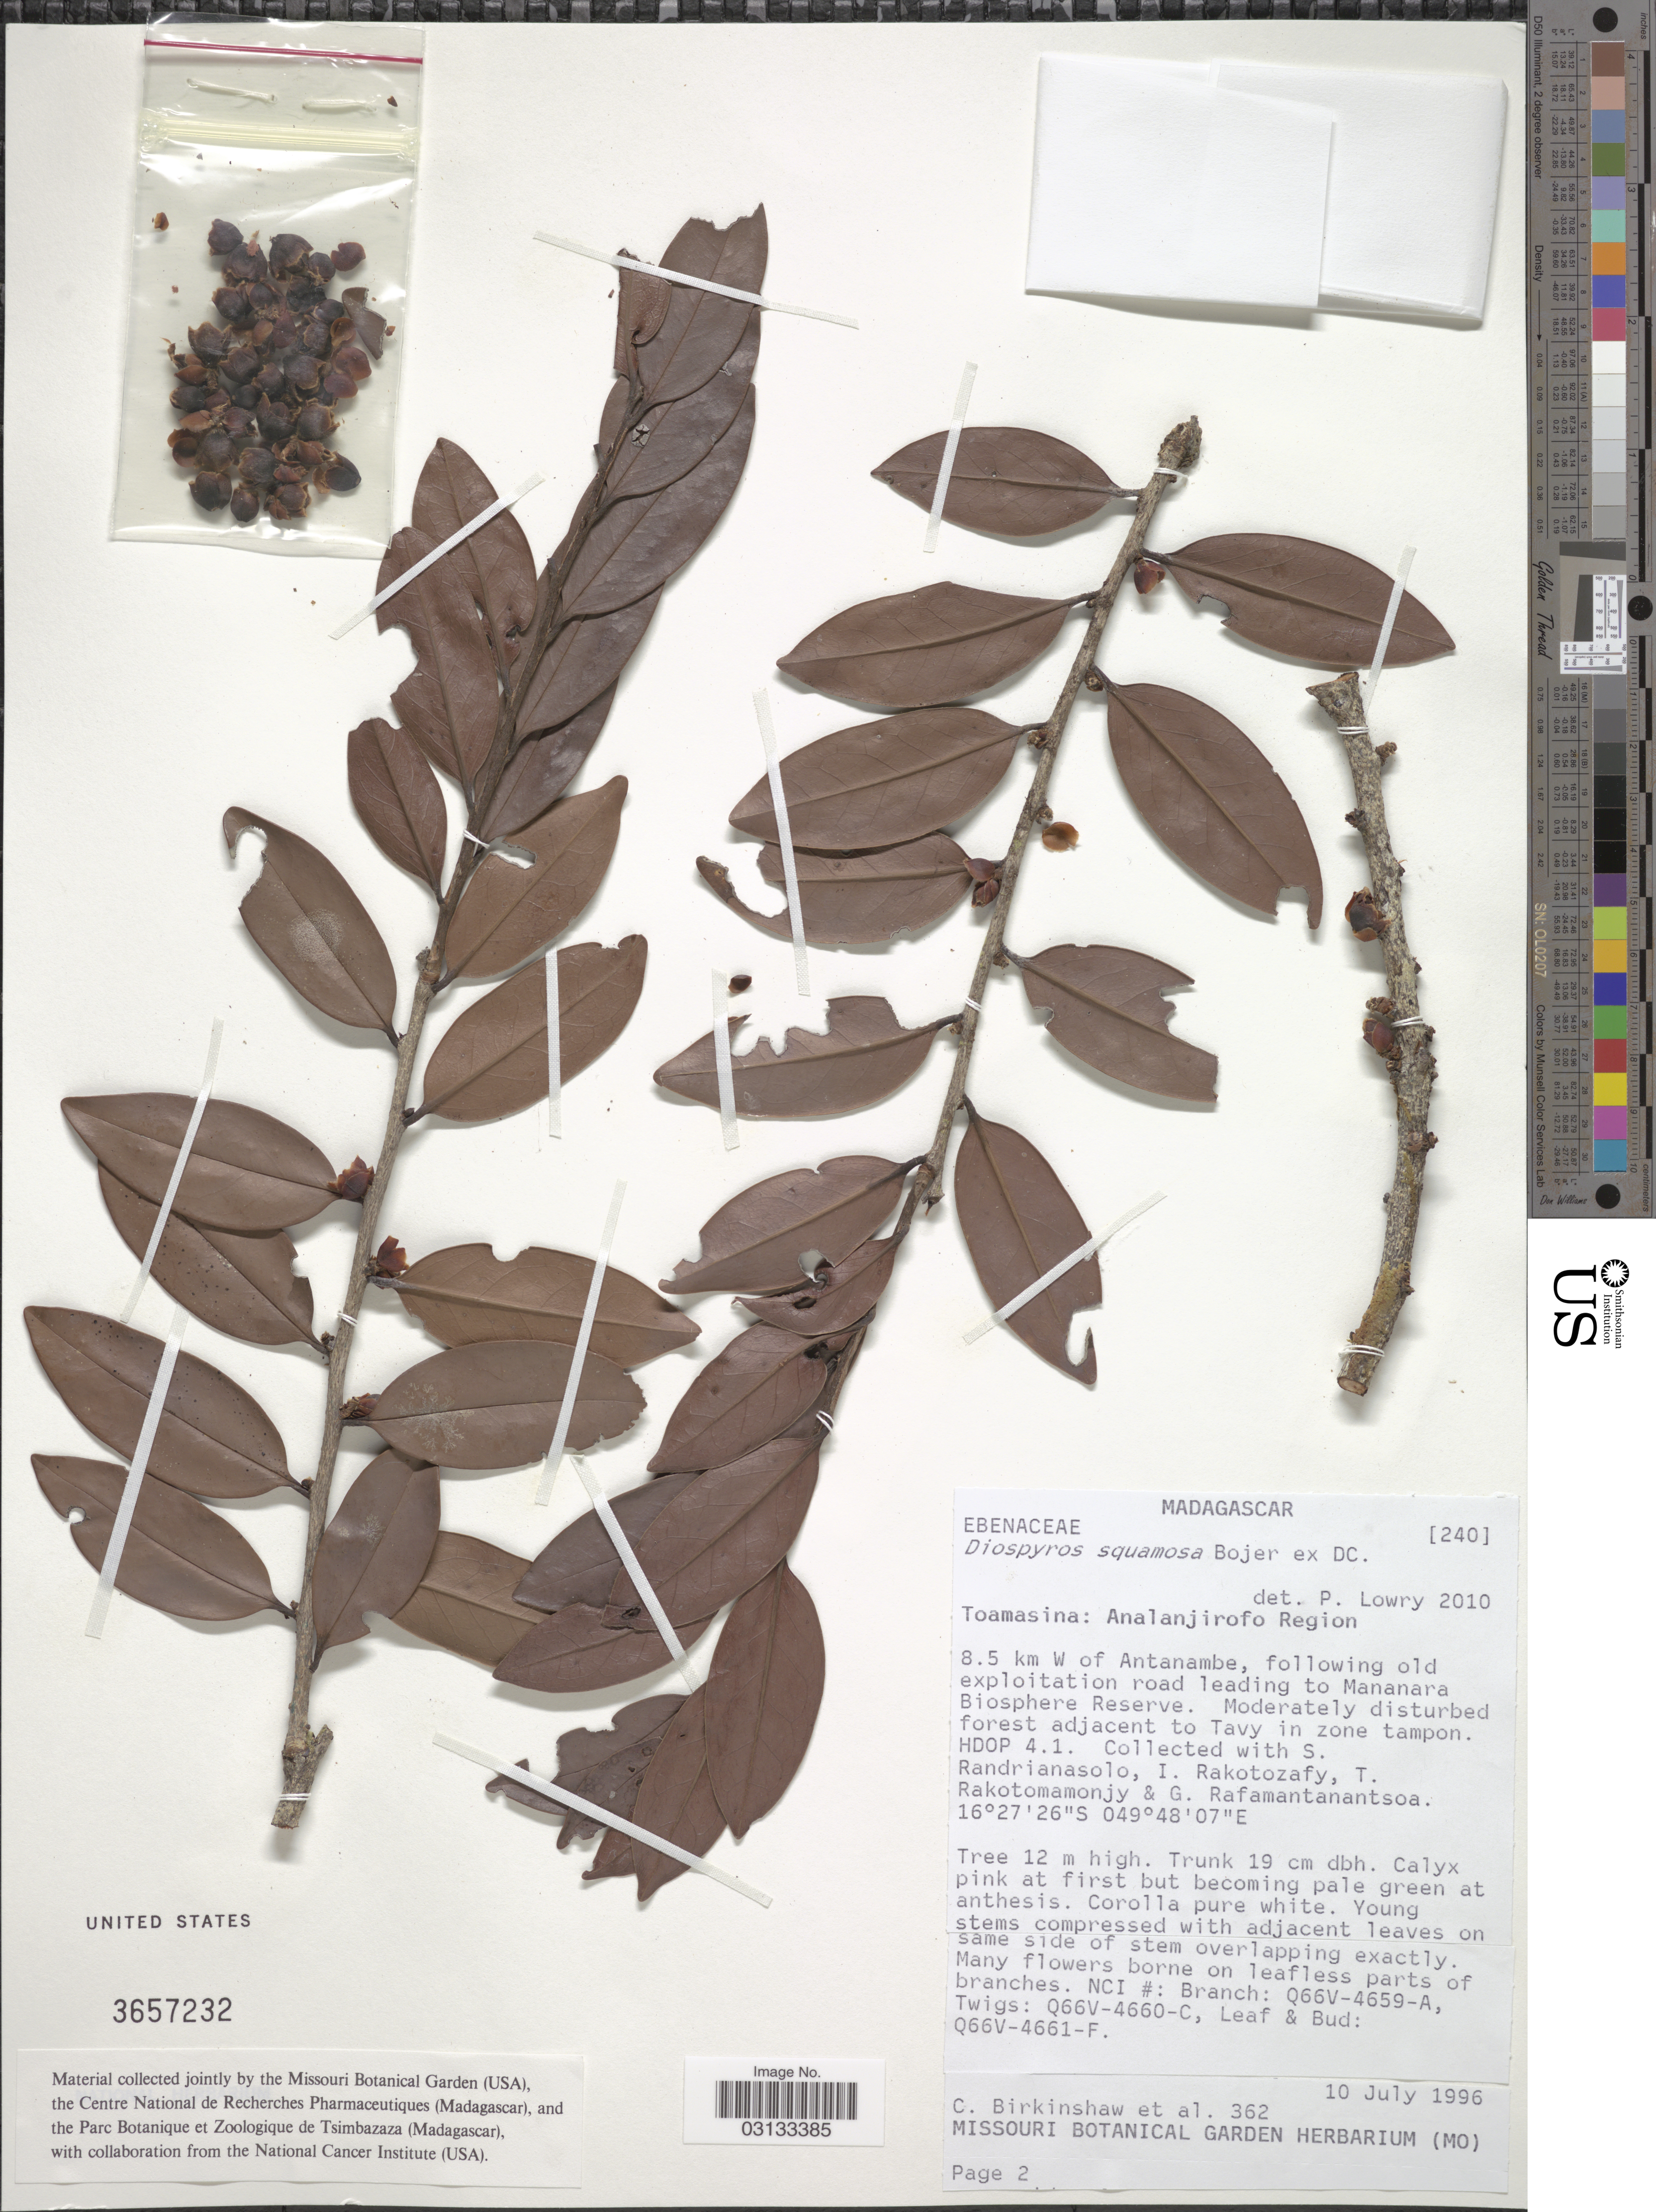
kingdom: Plantae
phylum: Tracheophyta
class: Magnoliopsida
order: Ericales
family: Ebenaceae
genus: Diospyros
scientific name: Diospyros squamosa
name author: Bojer ex A. DC.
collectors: C. R. Birkinshaw, S. Randrianasolo, I. Rakotozafy, T. Rakotomamonjy & G. Rafamantanantsoa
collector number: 362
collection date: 1996-07-10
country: Madagascar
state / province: Analanjirofo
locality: Analanjirofo Region. 8.5 km W of Antanambe, following old exploitation road leading to Mananara Biosphere Reserve. Moderatley disturbed forest adjacent to Tavy in zone tampon. HDOP 4.1.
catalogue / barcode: US 3657232